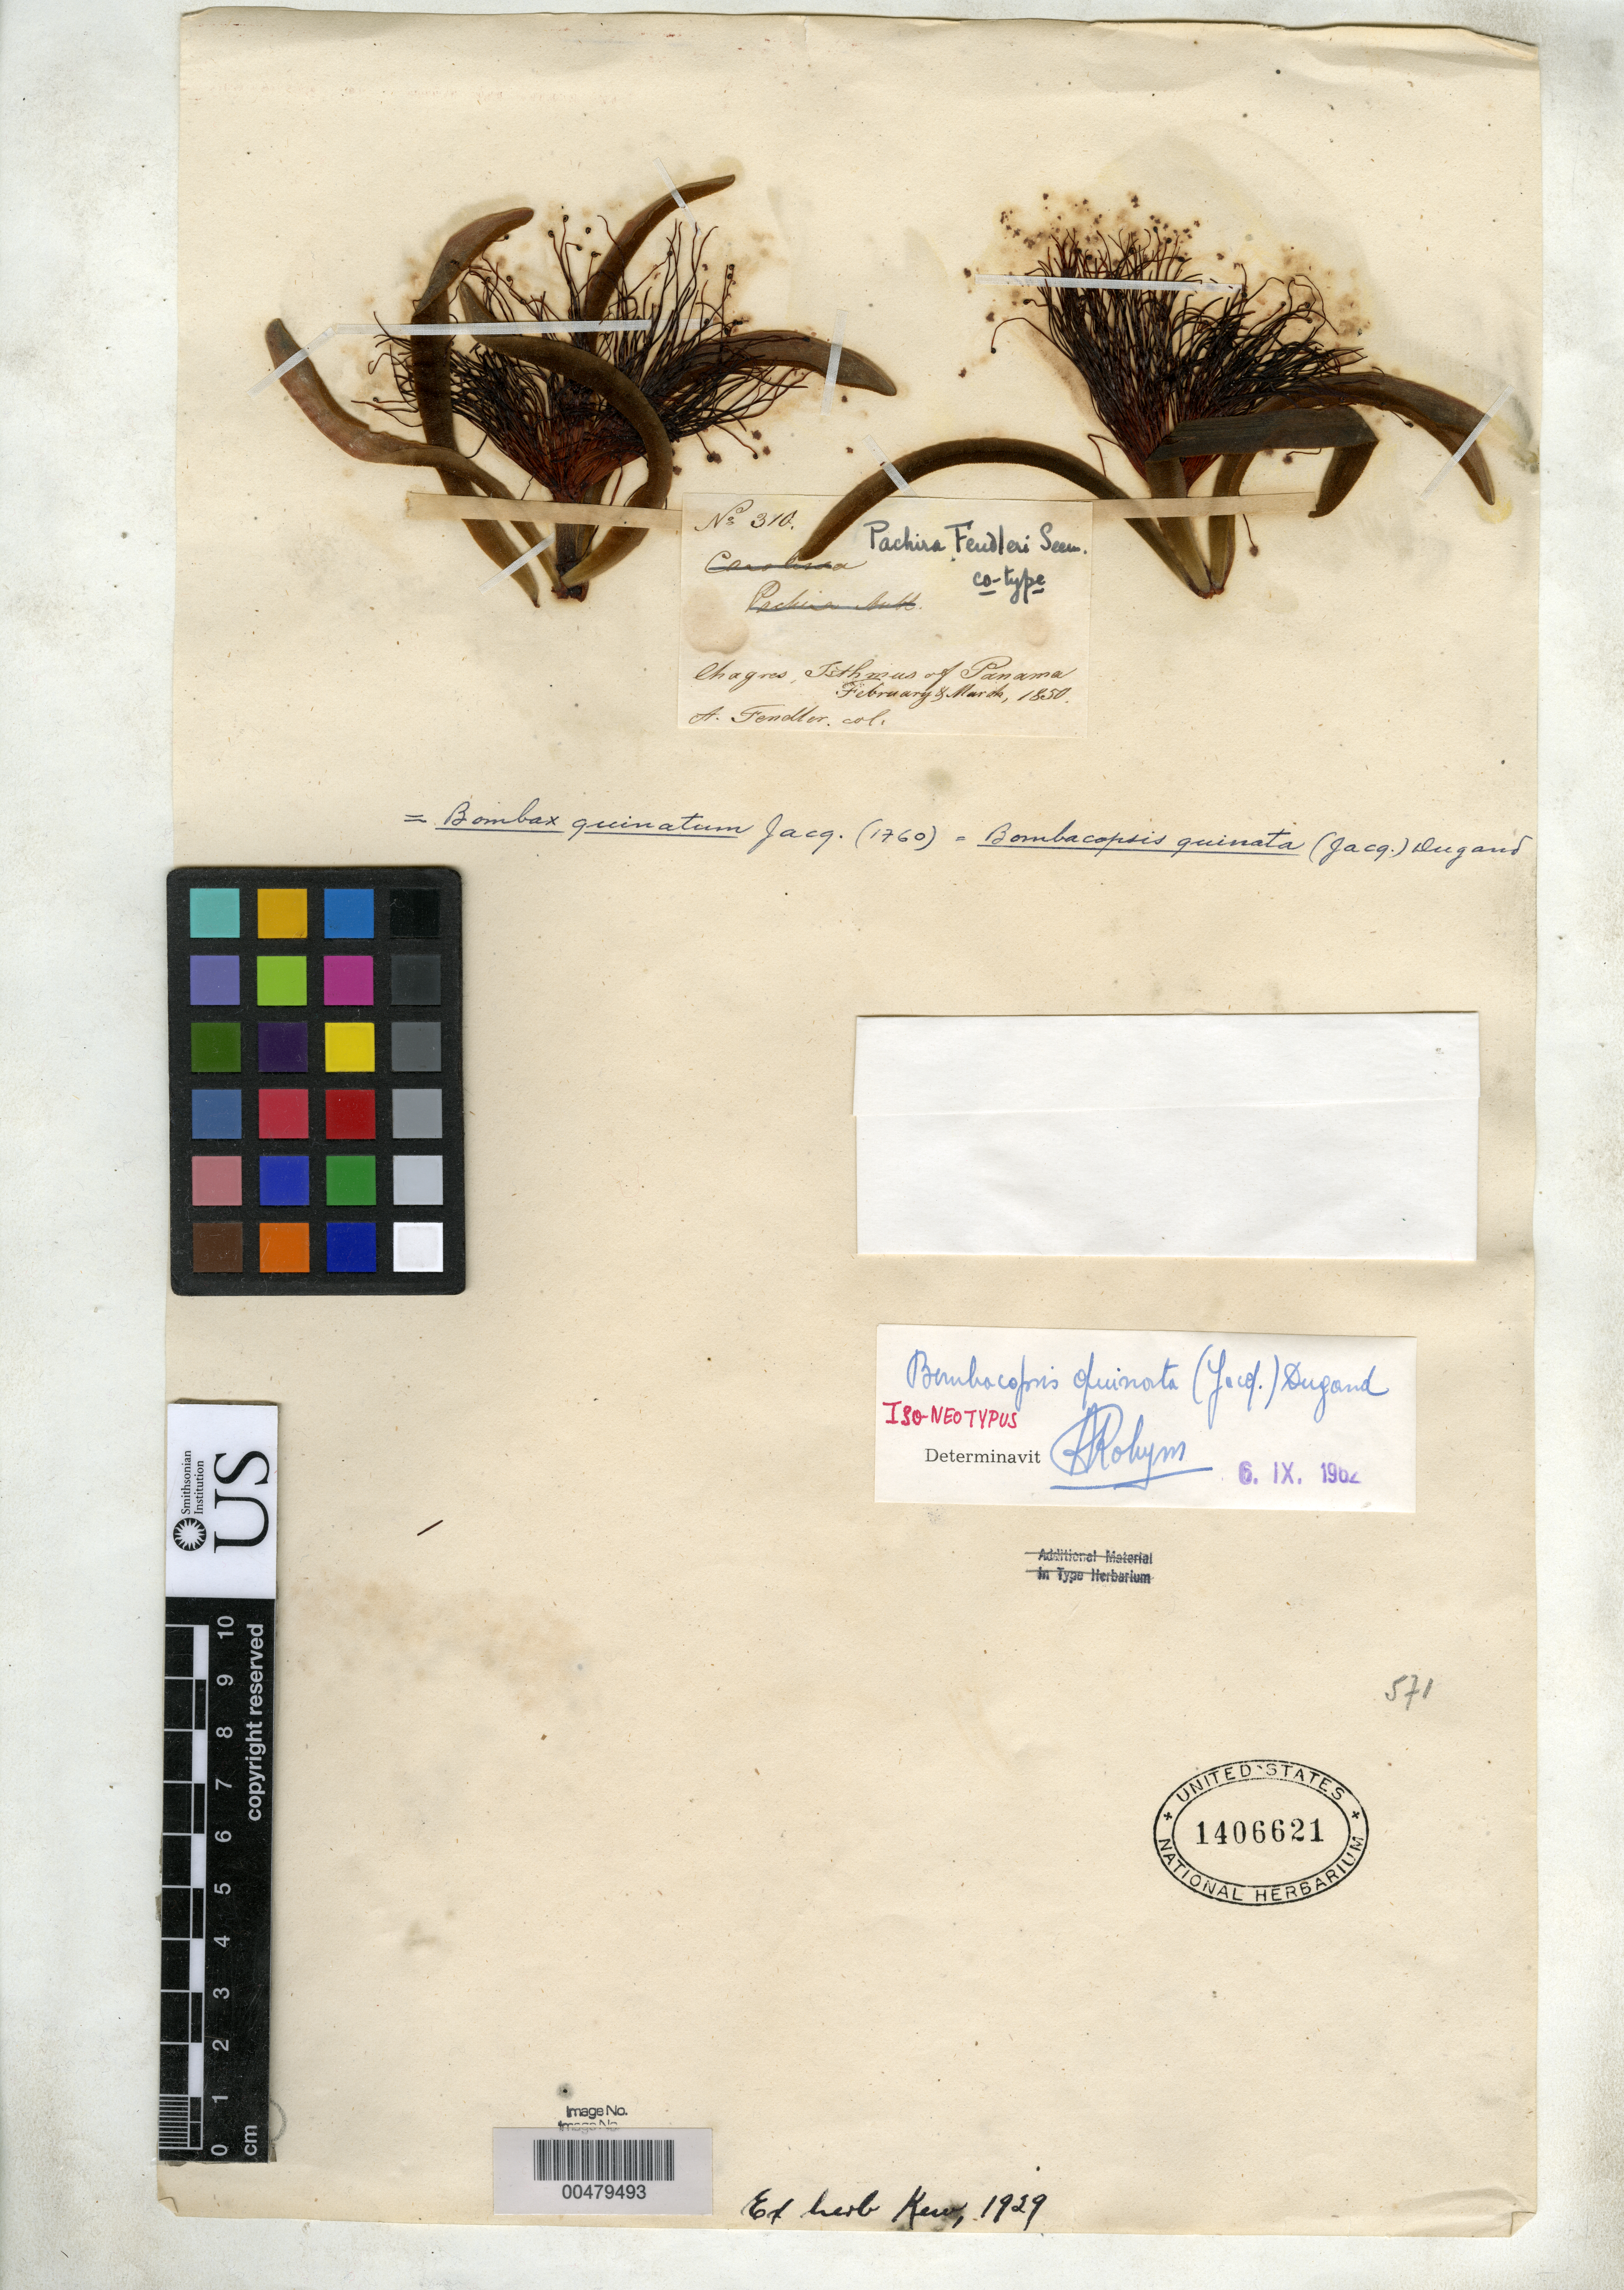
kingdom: Plantae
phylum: Tracheophyta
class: Magnoliopsida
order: Malvales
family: Malvaceae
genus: Pachira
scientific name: Pachira fendleri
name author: Seem.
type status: Isolectotype; Type Collection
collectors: A. Fendler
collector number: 310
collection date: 1850-02,1850-03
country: Panama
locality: Chagres, Isthmus of Panama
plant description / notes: Annotated by A. Robyns (1962) as isoneotype of Bombacopsis quinata (Jacq.) Dugand [basionym Bombax quinatum Jacq.]. For discussion of nomenclature and typification, see Alverson & Duarte 2015, Novon 24(2): 115-119, who note that Bombax quinatum Jacq. is a superfluous name (illegitimate renaming of Bombax ceiba L.) [and thus the neotypification by Robyns is illegitimate] and not conspecific with Pachira fendleri Seem.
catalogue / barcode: US 1406621